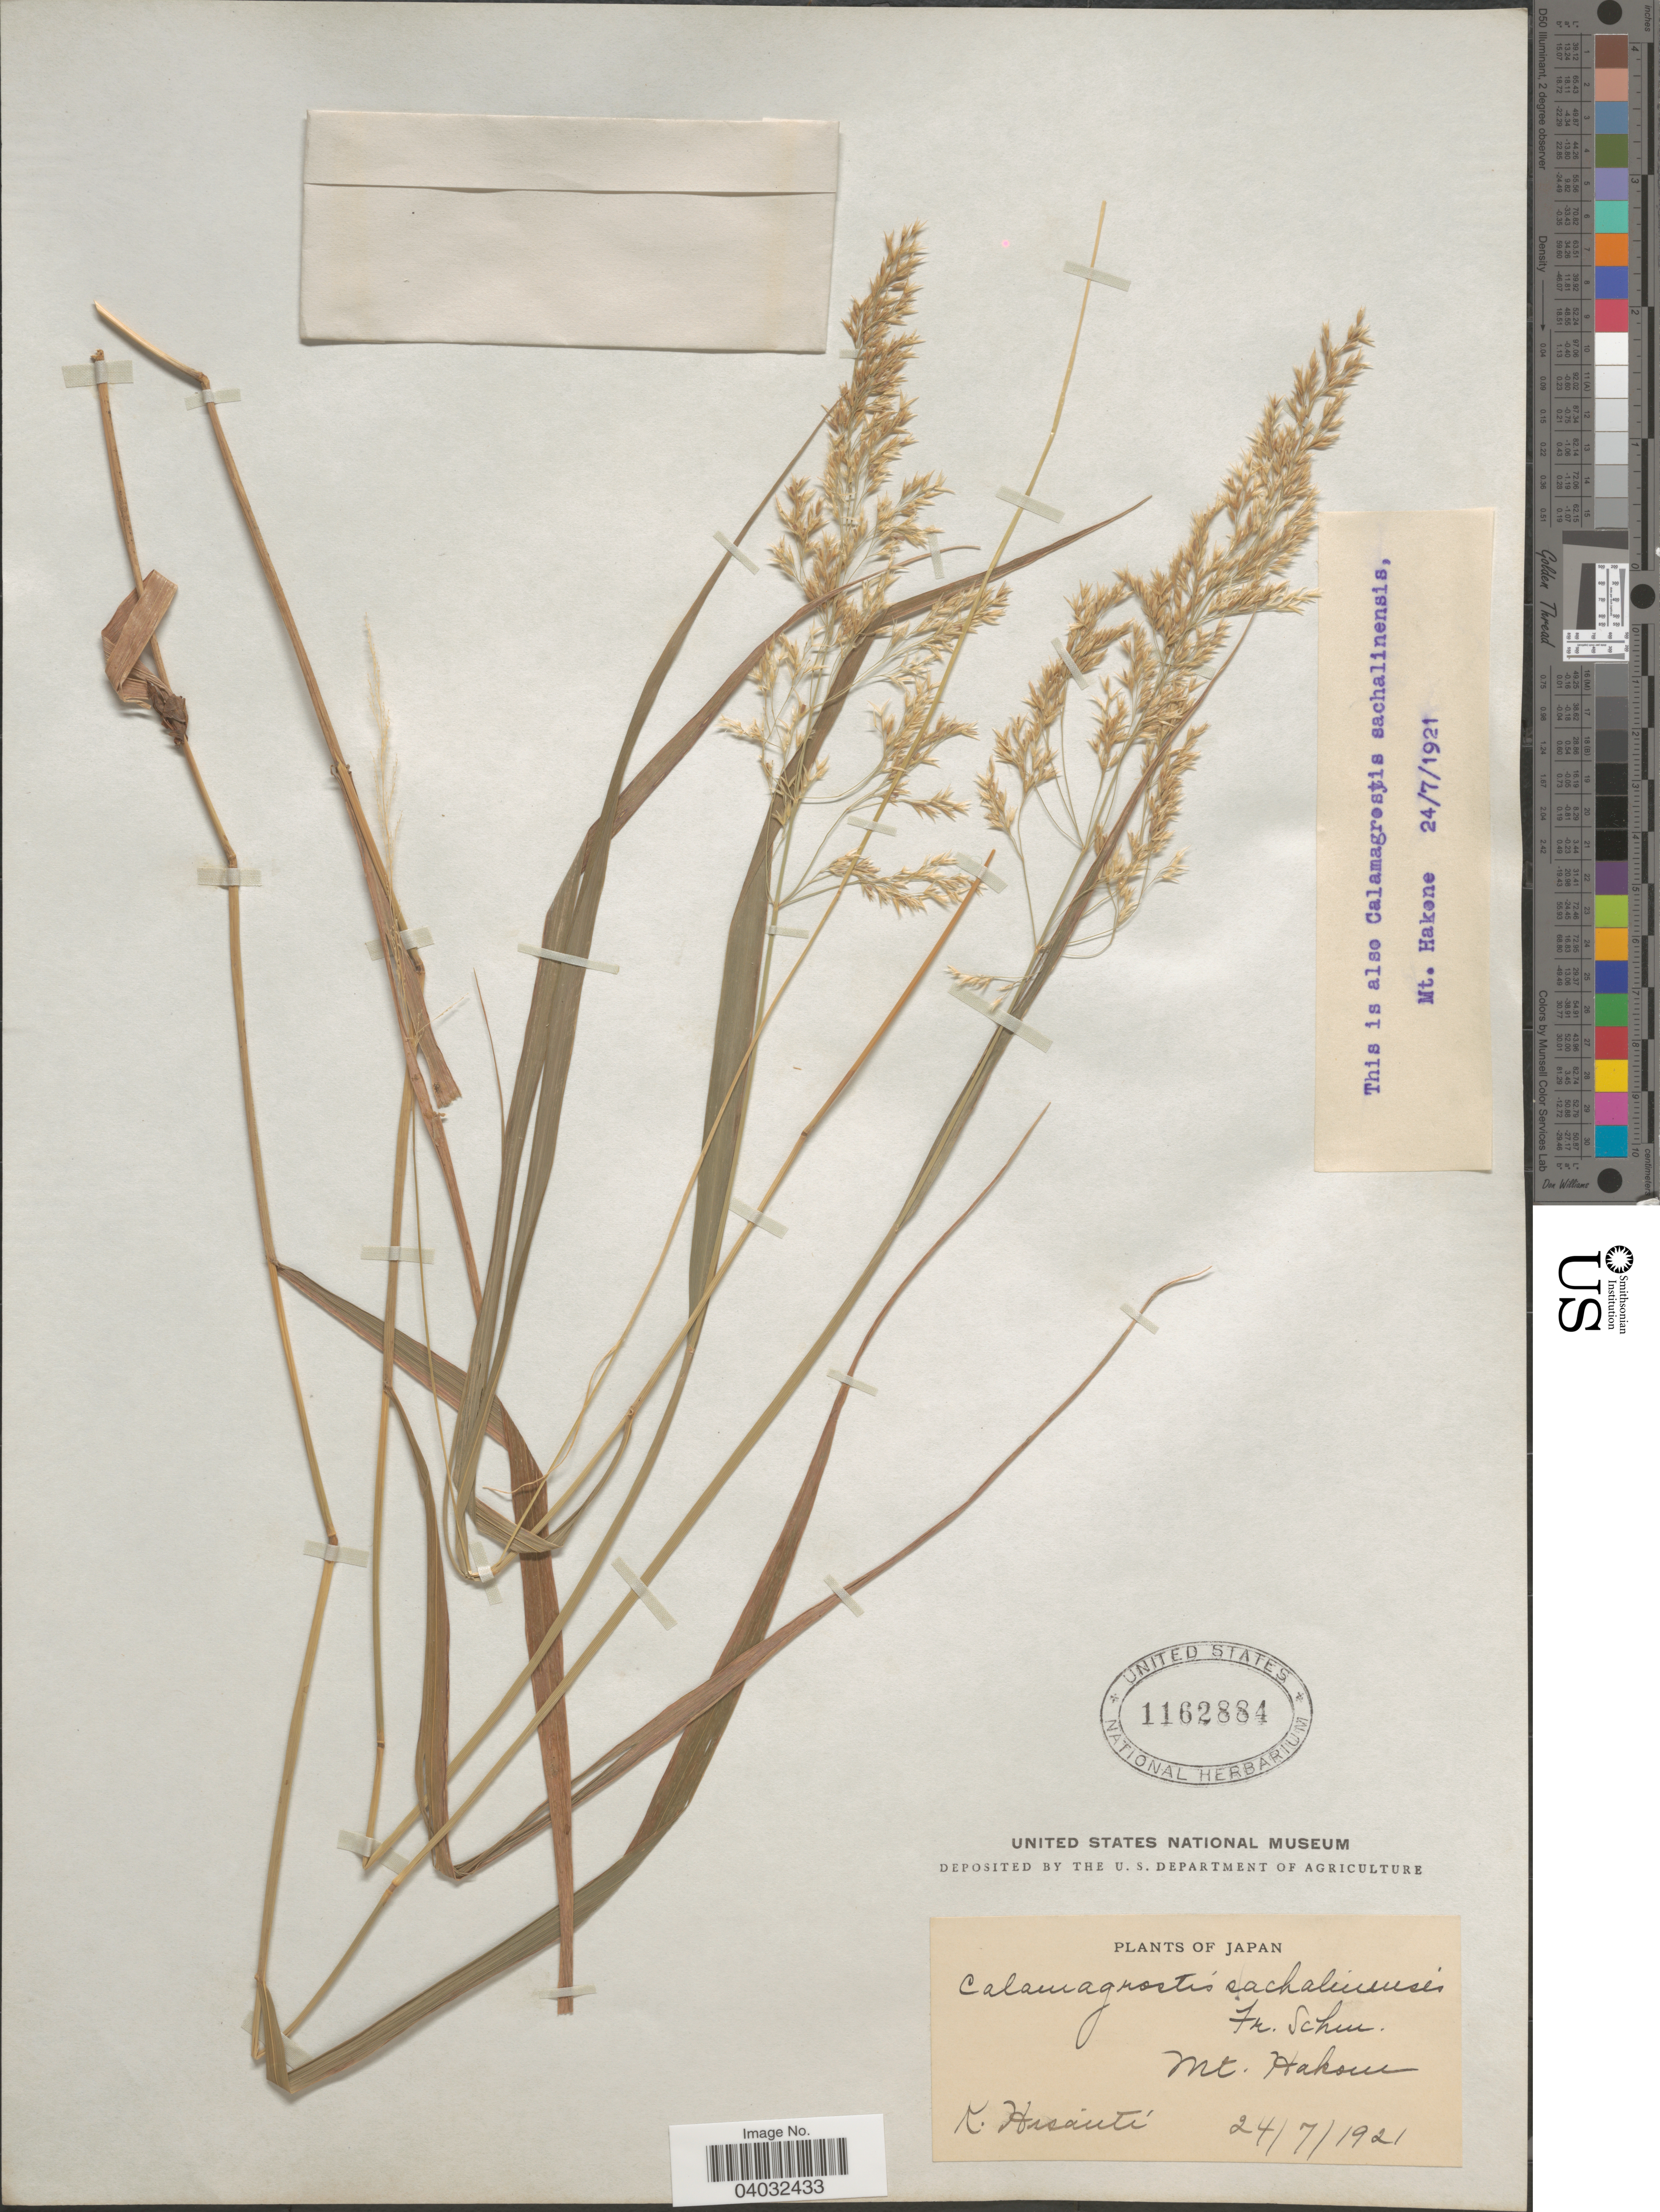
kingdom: Plantae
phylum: Tracheophyta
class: Liliopsida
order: Poales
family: Poaceae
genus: Calamagrostis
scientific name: Calamagrostis sachalinensis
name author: F. Schmidt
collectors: K. Hisauti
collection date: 1921-07-24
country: Japan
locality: Mt. Hakone.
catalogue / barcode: US 1162884